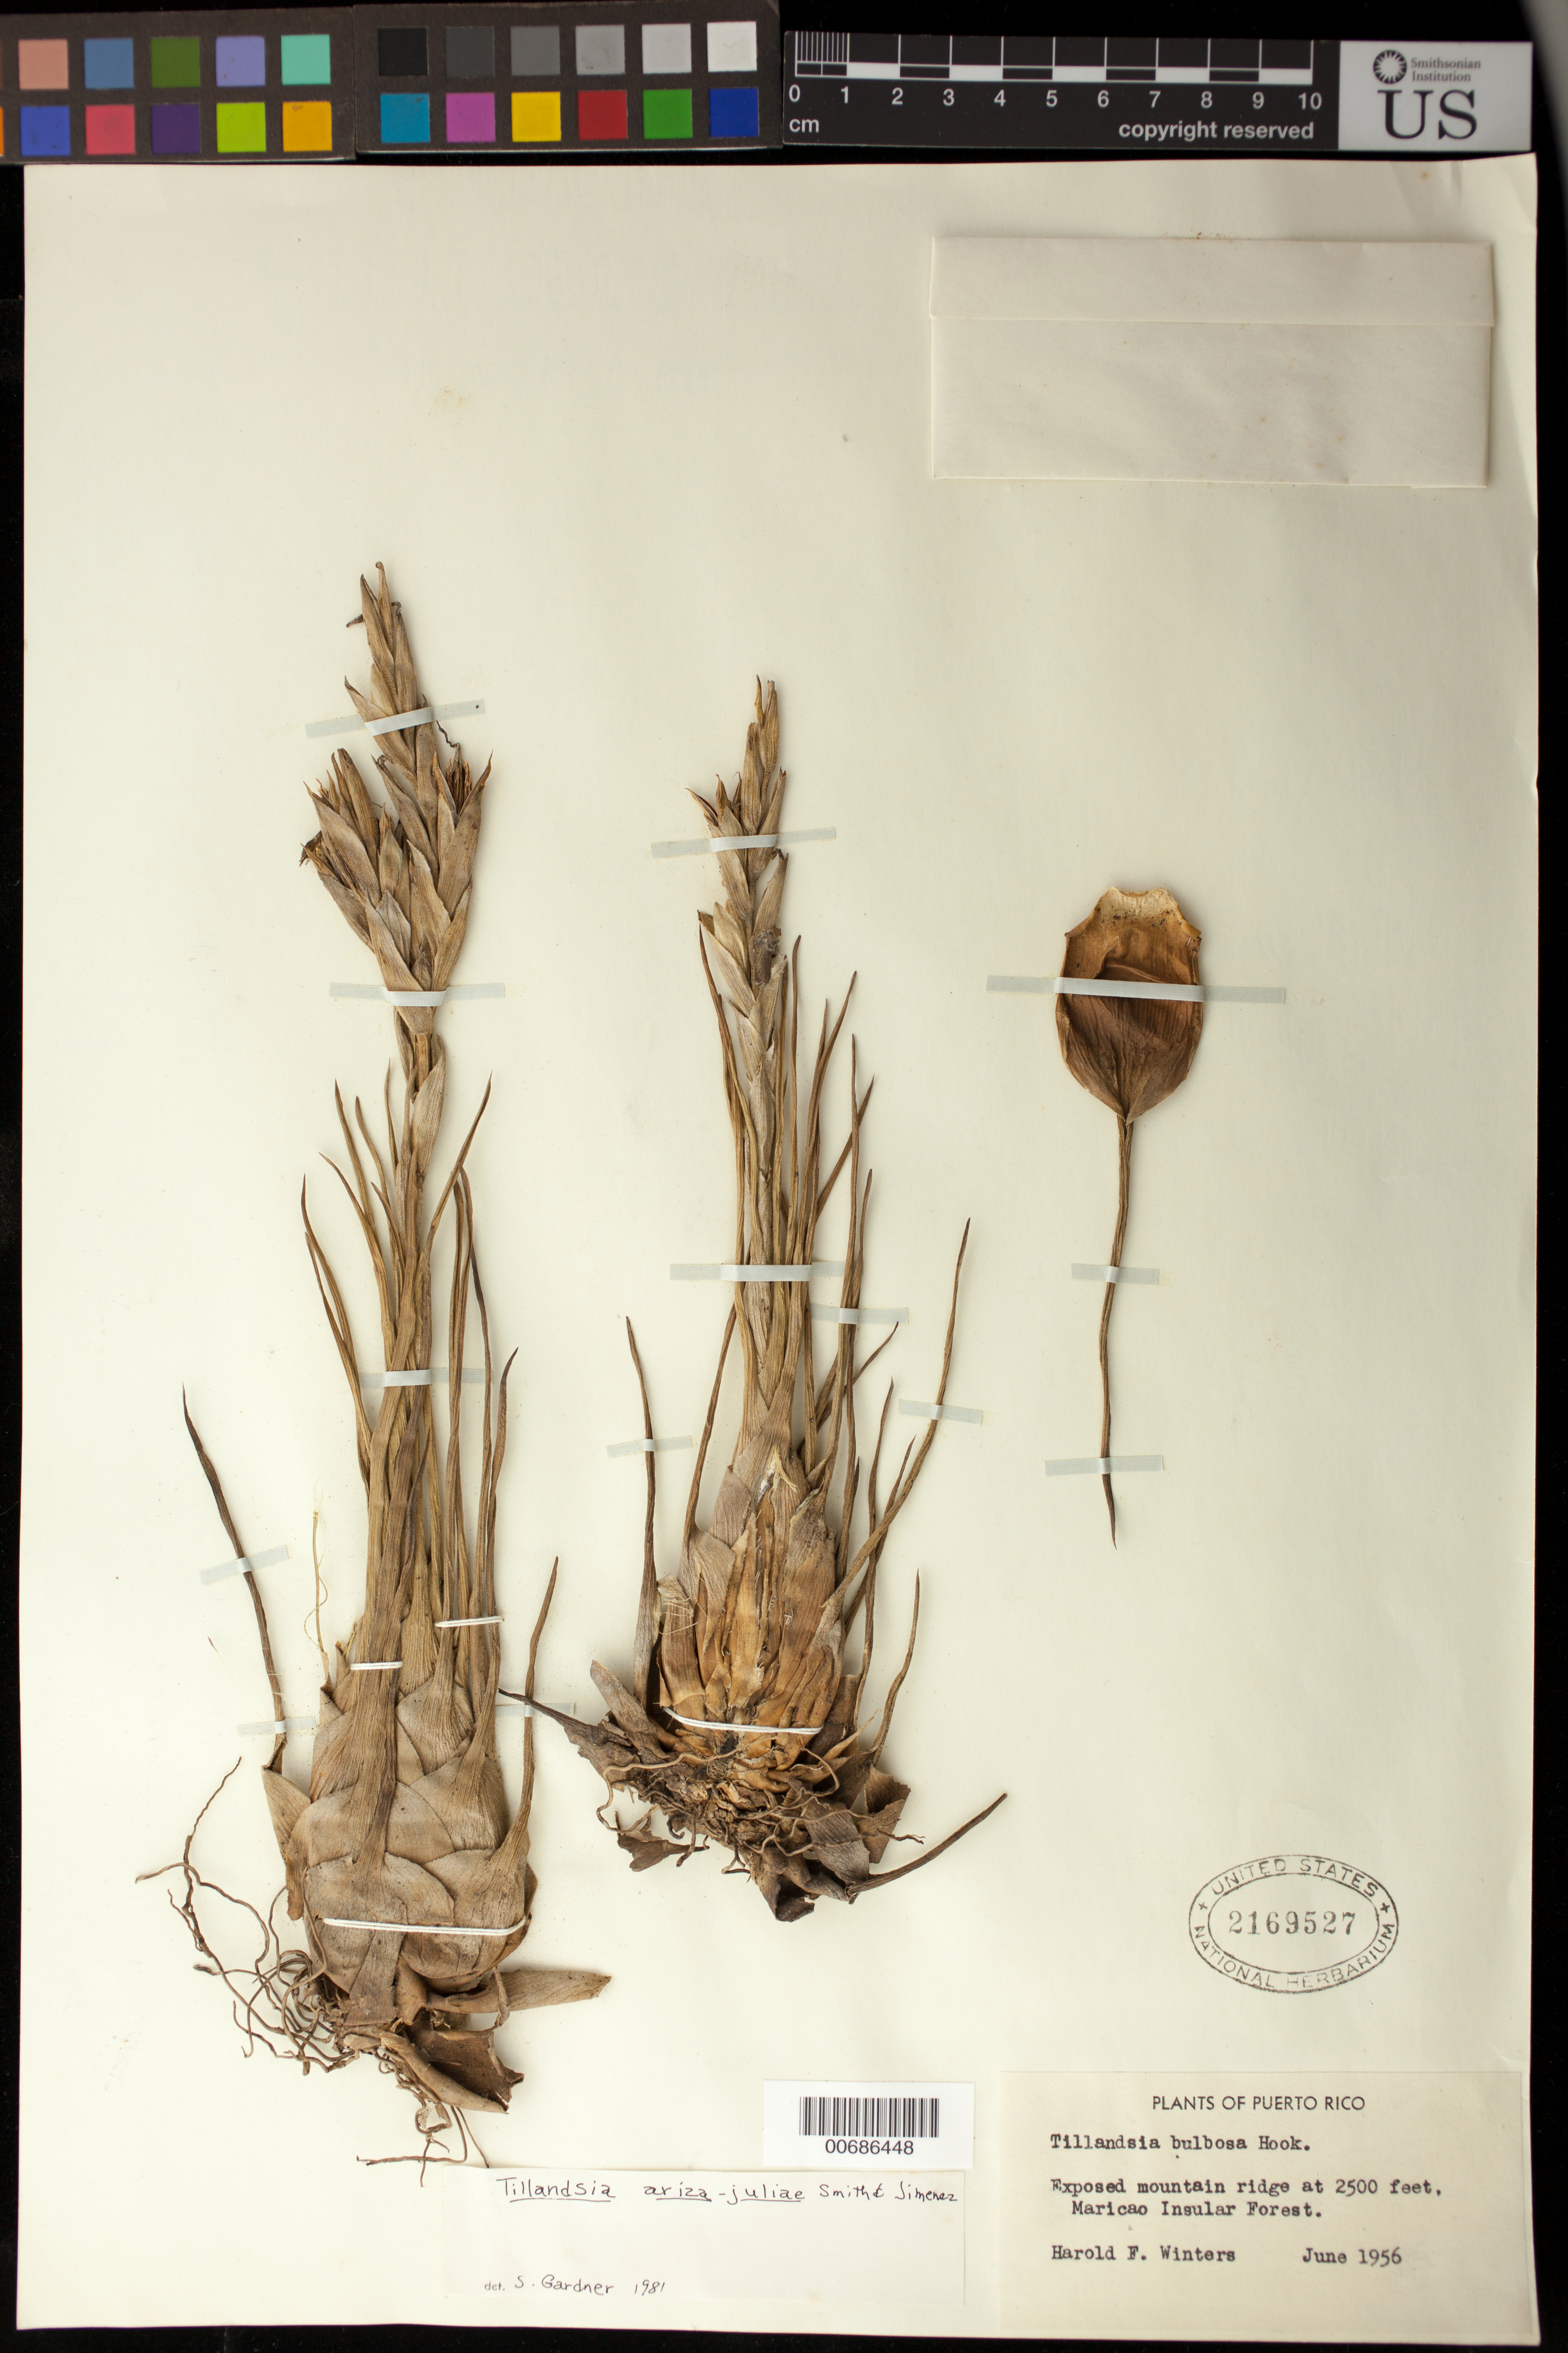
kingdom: Plantae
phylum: Tracheophyta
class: Liliopsida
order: Poales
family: Bromeliaceae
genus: Tillandsia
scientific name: Tillandsia ariza-juliae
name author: L.B. Sm. & J. Jiménez Alm. in L.B. Sm.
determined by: Gardner, S.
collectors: H. Winters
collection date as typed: Jun 1956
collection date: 1956-06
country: Puerto Rico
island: Greater Antilles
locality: Maricao Insular Forest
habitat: Exposed mountain ridge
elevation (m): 762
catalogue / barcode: US 2169527